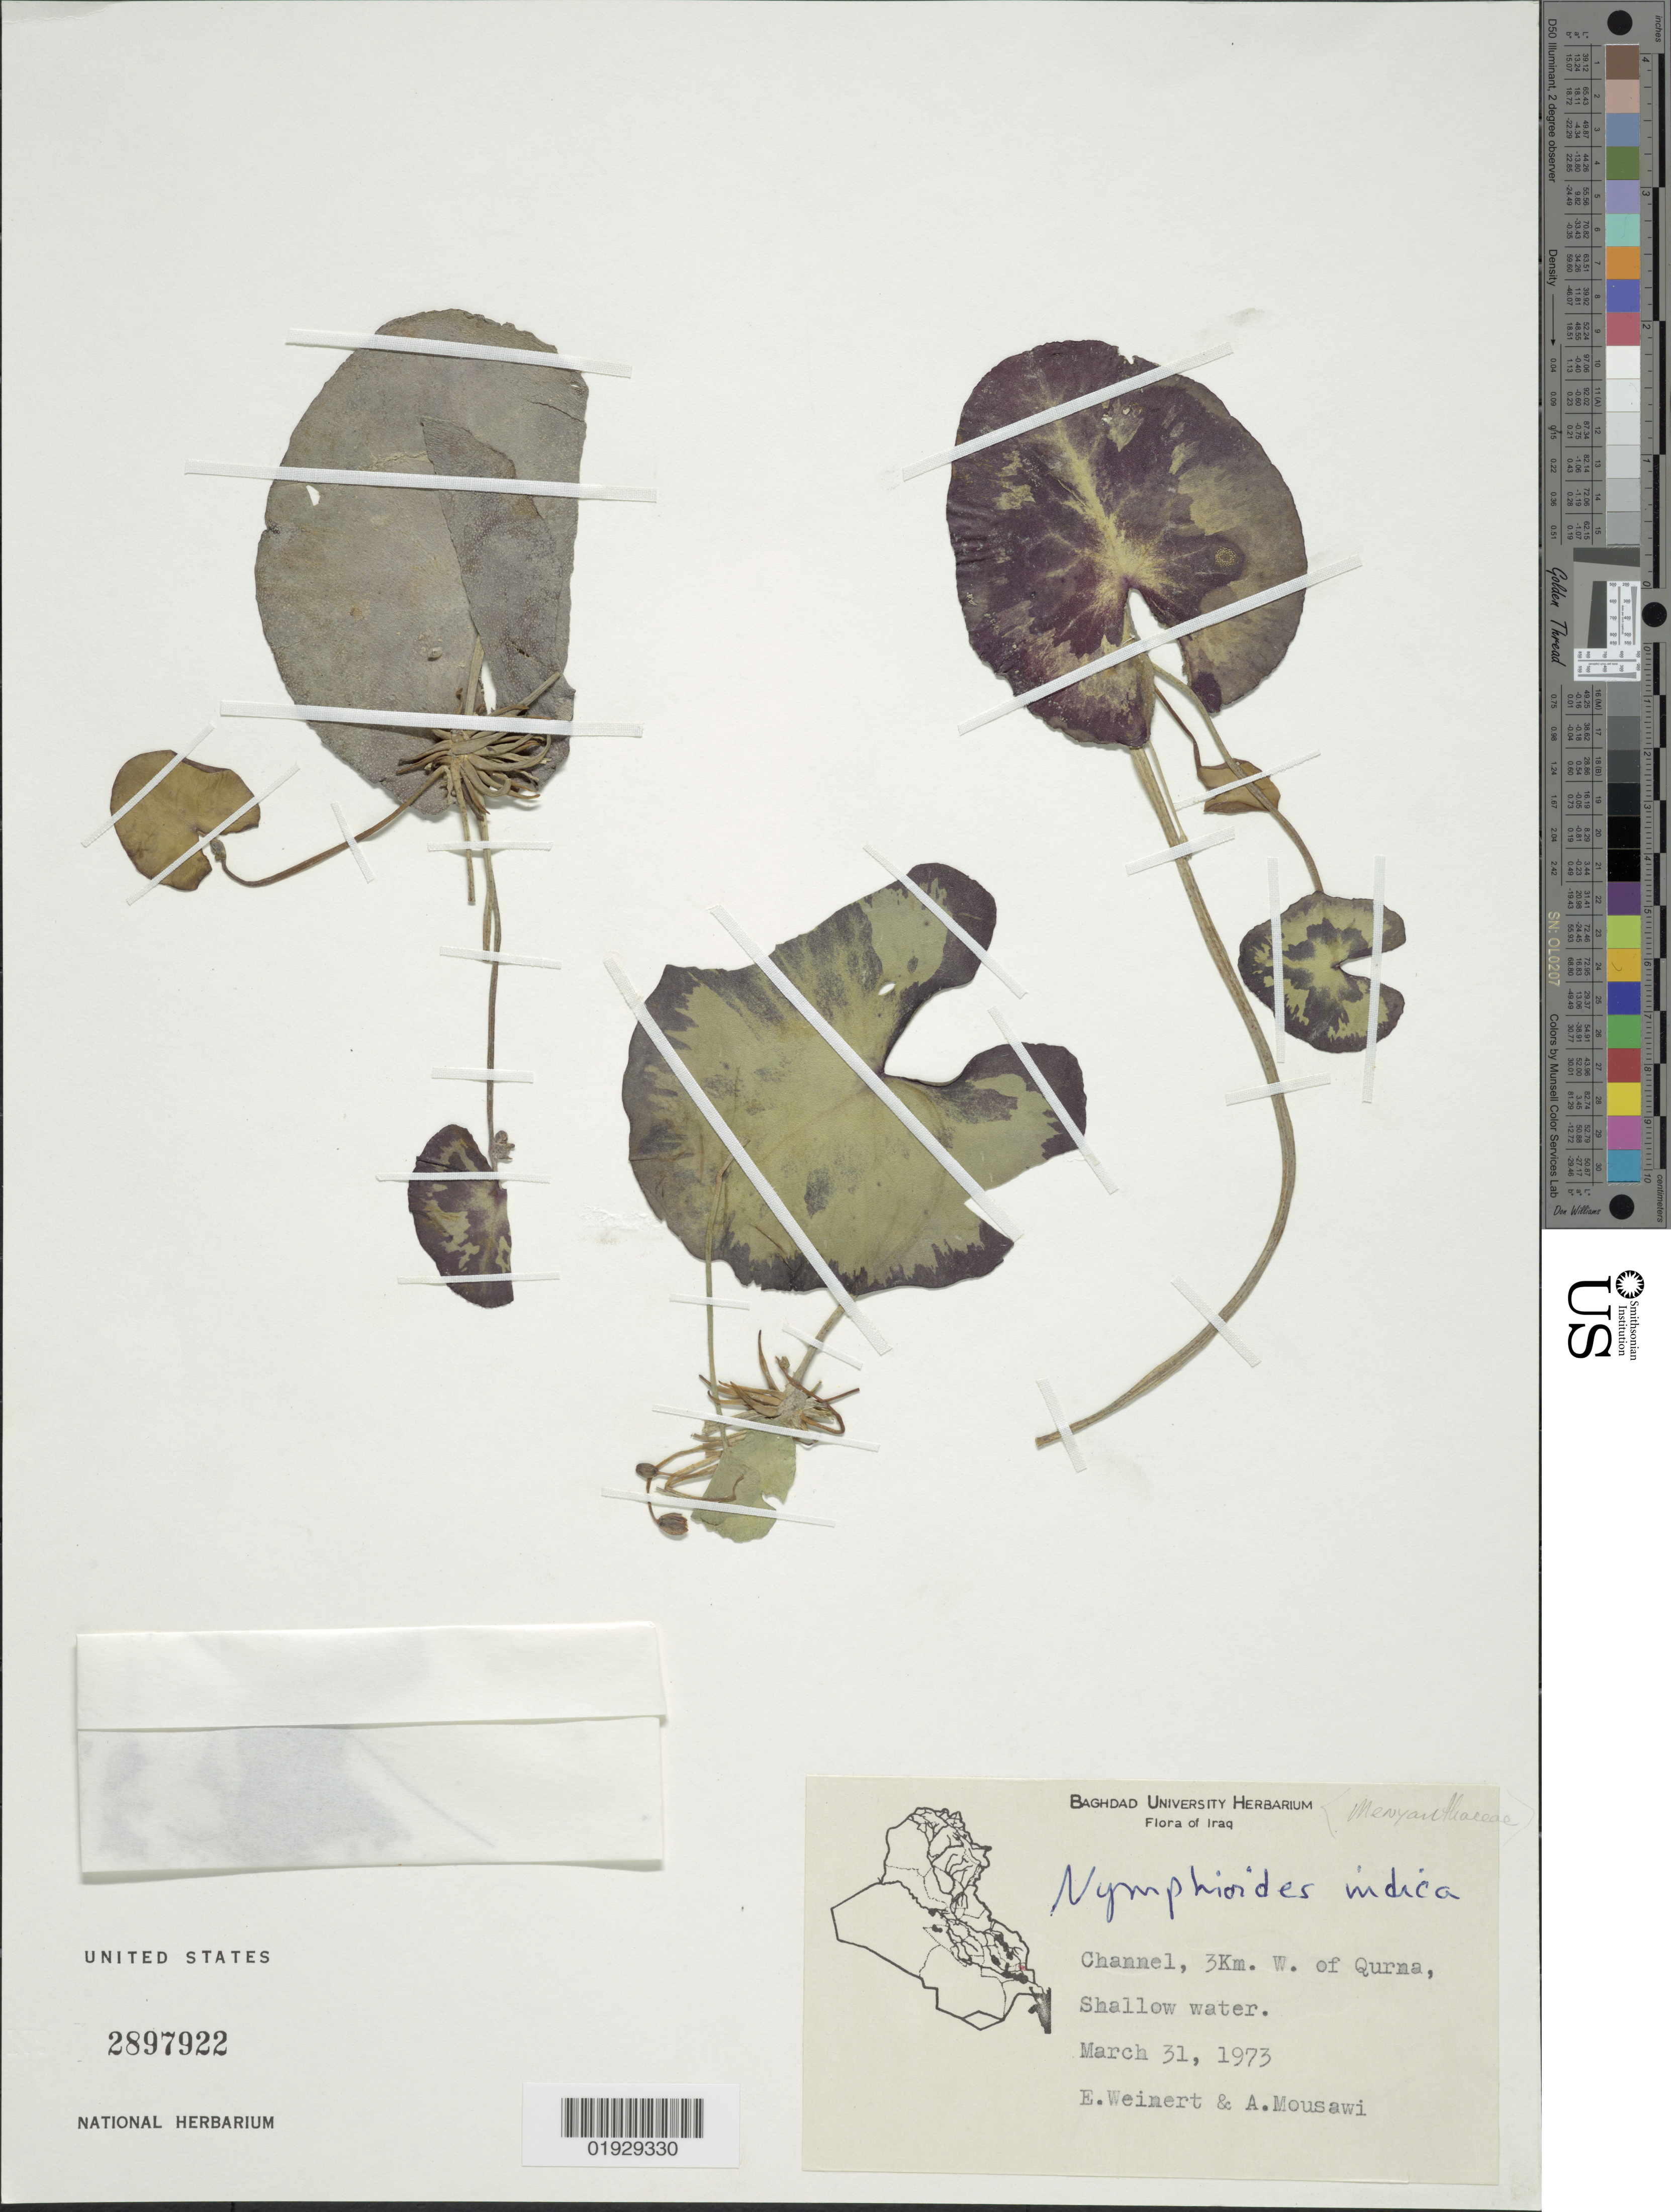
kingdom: Plantae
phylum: Tracheophyta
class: Magnoliopsida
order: Asterales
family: Menyanthaceae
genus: Nymphoides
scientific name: Nymphoides indica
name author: (L.) Kuntze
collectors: E. Weinert & A. Mousawi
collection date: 1973-03-31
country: Iraq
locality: Channel, 3Km. W. of Qurna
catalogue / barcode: US 2897922